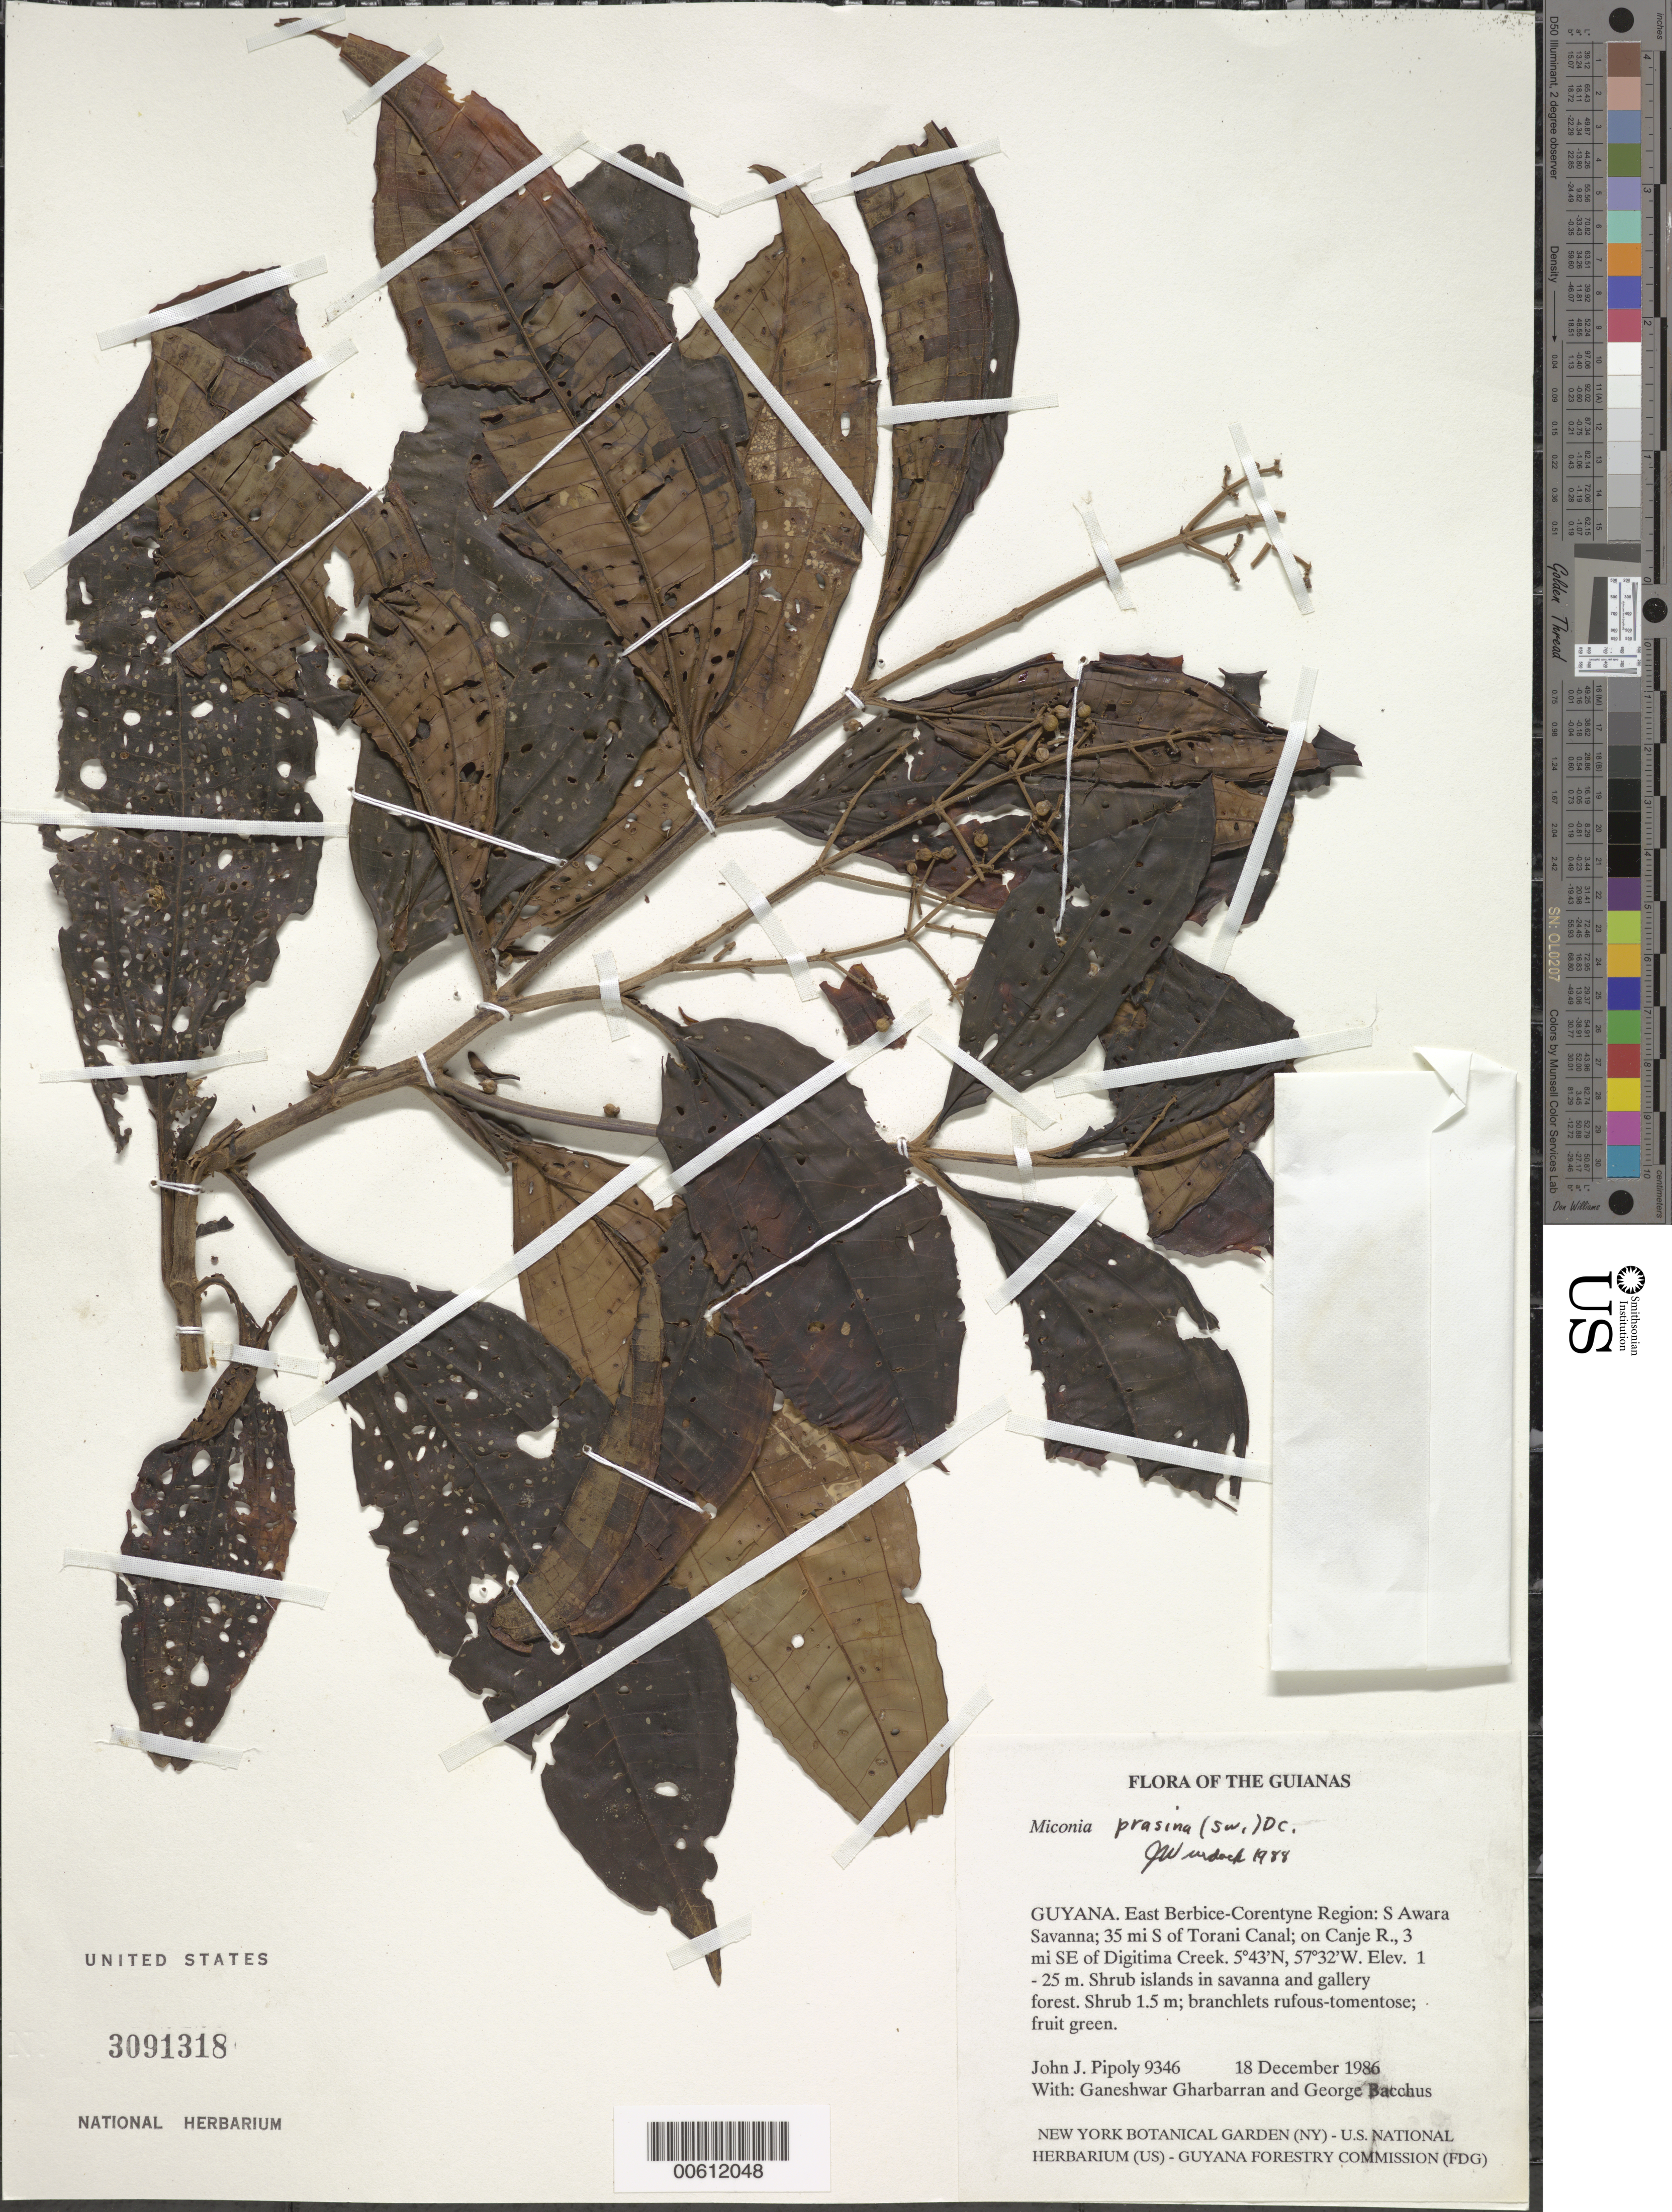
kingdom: Plantae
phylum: Tracheophyta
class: Magnoliopsida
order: Myrtales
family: Melastomataceae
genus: Miconia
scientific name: Miconia prasina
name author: (Sw.) DC.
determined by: Wurdack, John J., (US), US (UNITED STATES)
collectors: J. J. Pipoly, G. Gharbarran & G. Bacchus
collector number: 9346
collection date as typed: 18 December 1986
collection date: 1986-12-18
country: Guyana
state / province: E. Berbice-Corentyne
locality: S Awara Savanna; ±35 mi S of Torani Canal; on Canje R., 3 mi SE of Digitima Creek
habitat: Shrub islands in savanna and gallery forest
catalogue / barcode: US 3091318